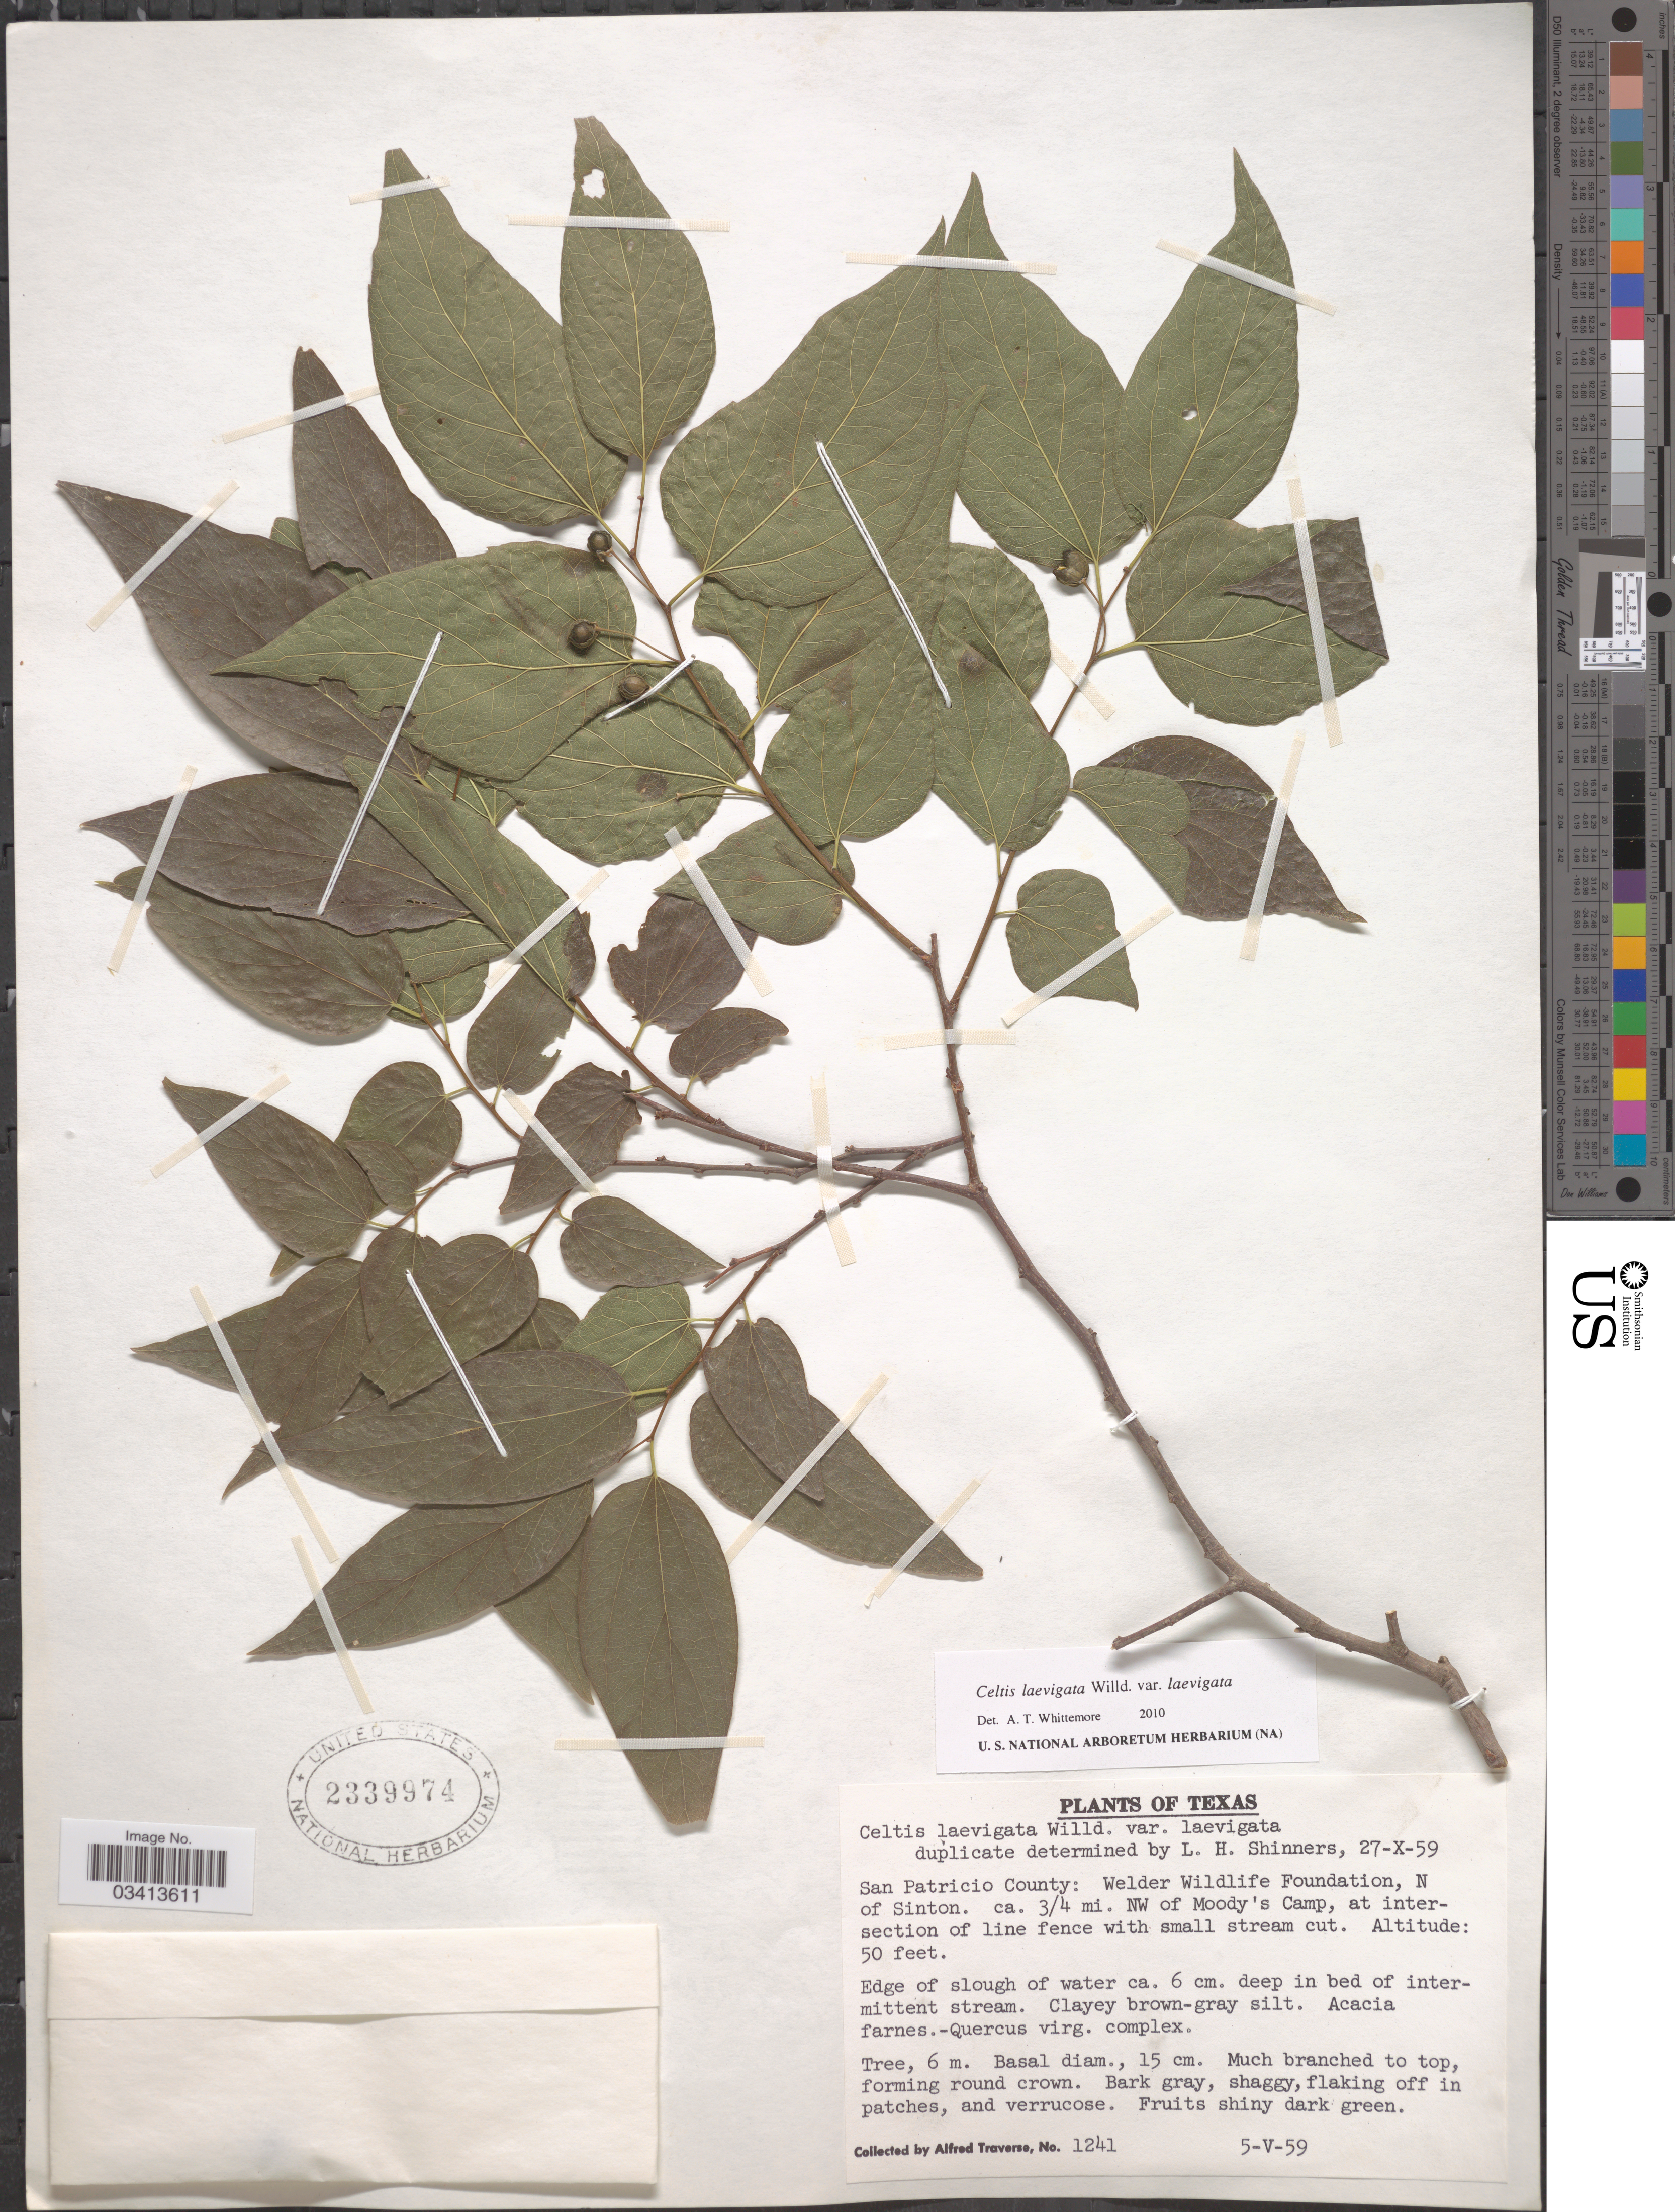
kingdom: Plantae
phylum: Tracheophyta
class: Magnoliopsida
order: Rosales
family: Cannabaceae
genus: Celtis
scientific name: Celtis laevigata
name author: Willd.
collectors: A. Traverse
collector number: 1241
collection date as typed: Transcribed d/m/y: 5/5/59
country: United States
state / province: Texas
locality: San Patricio County: Welder Wildlife Foundation, N of Sinton. ca. 3/4 mi. NW of Moody's Camp, at intersection of line fence with stream cut.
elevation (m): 15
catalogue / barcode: US 2339974